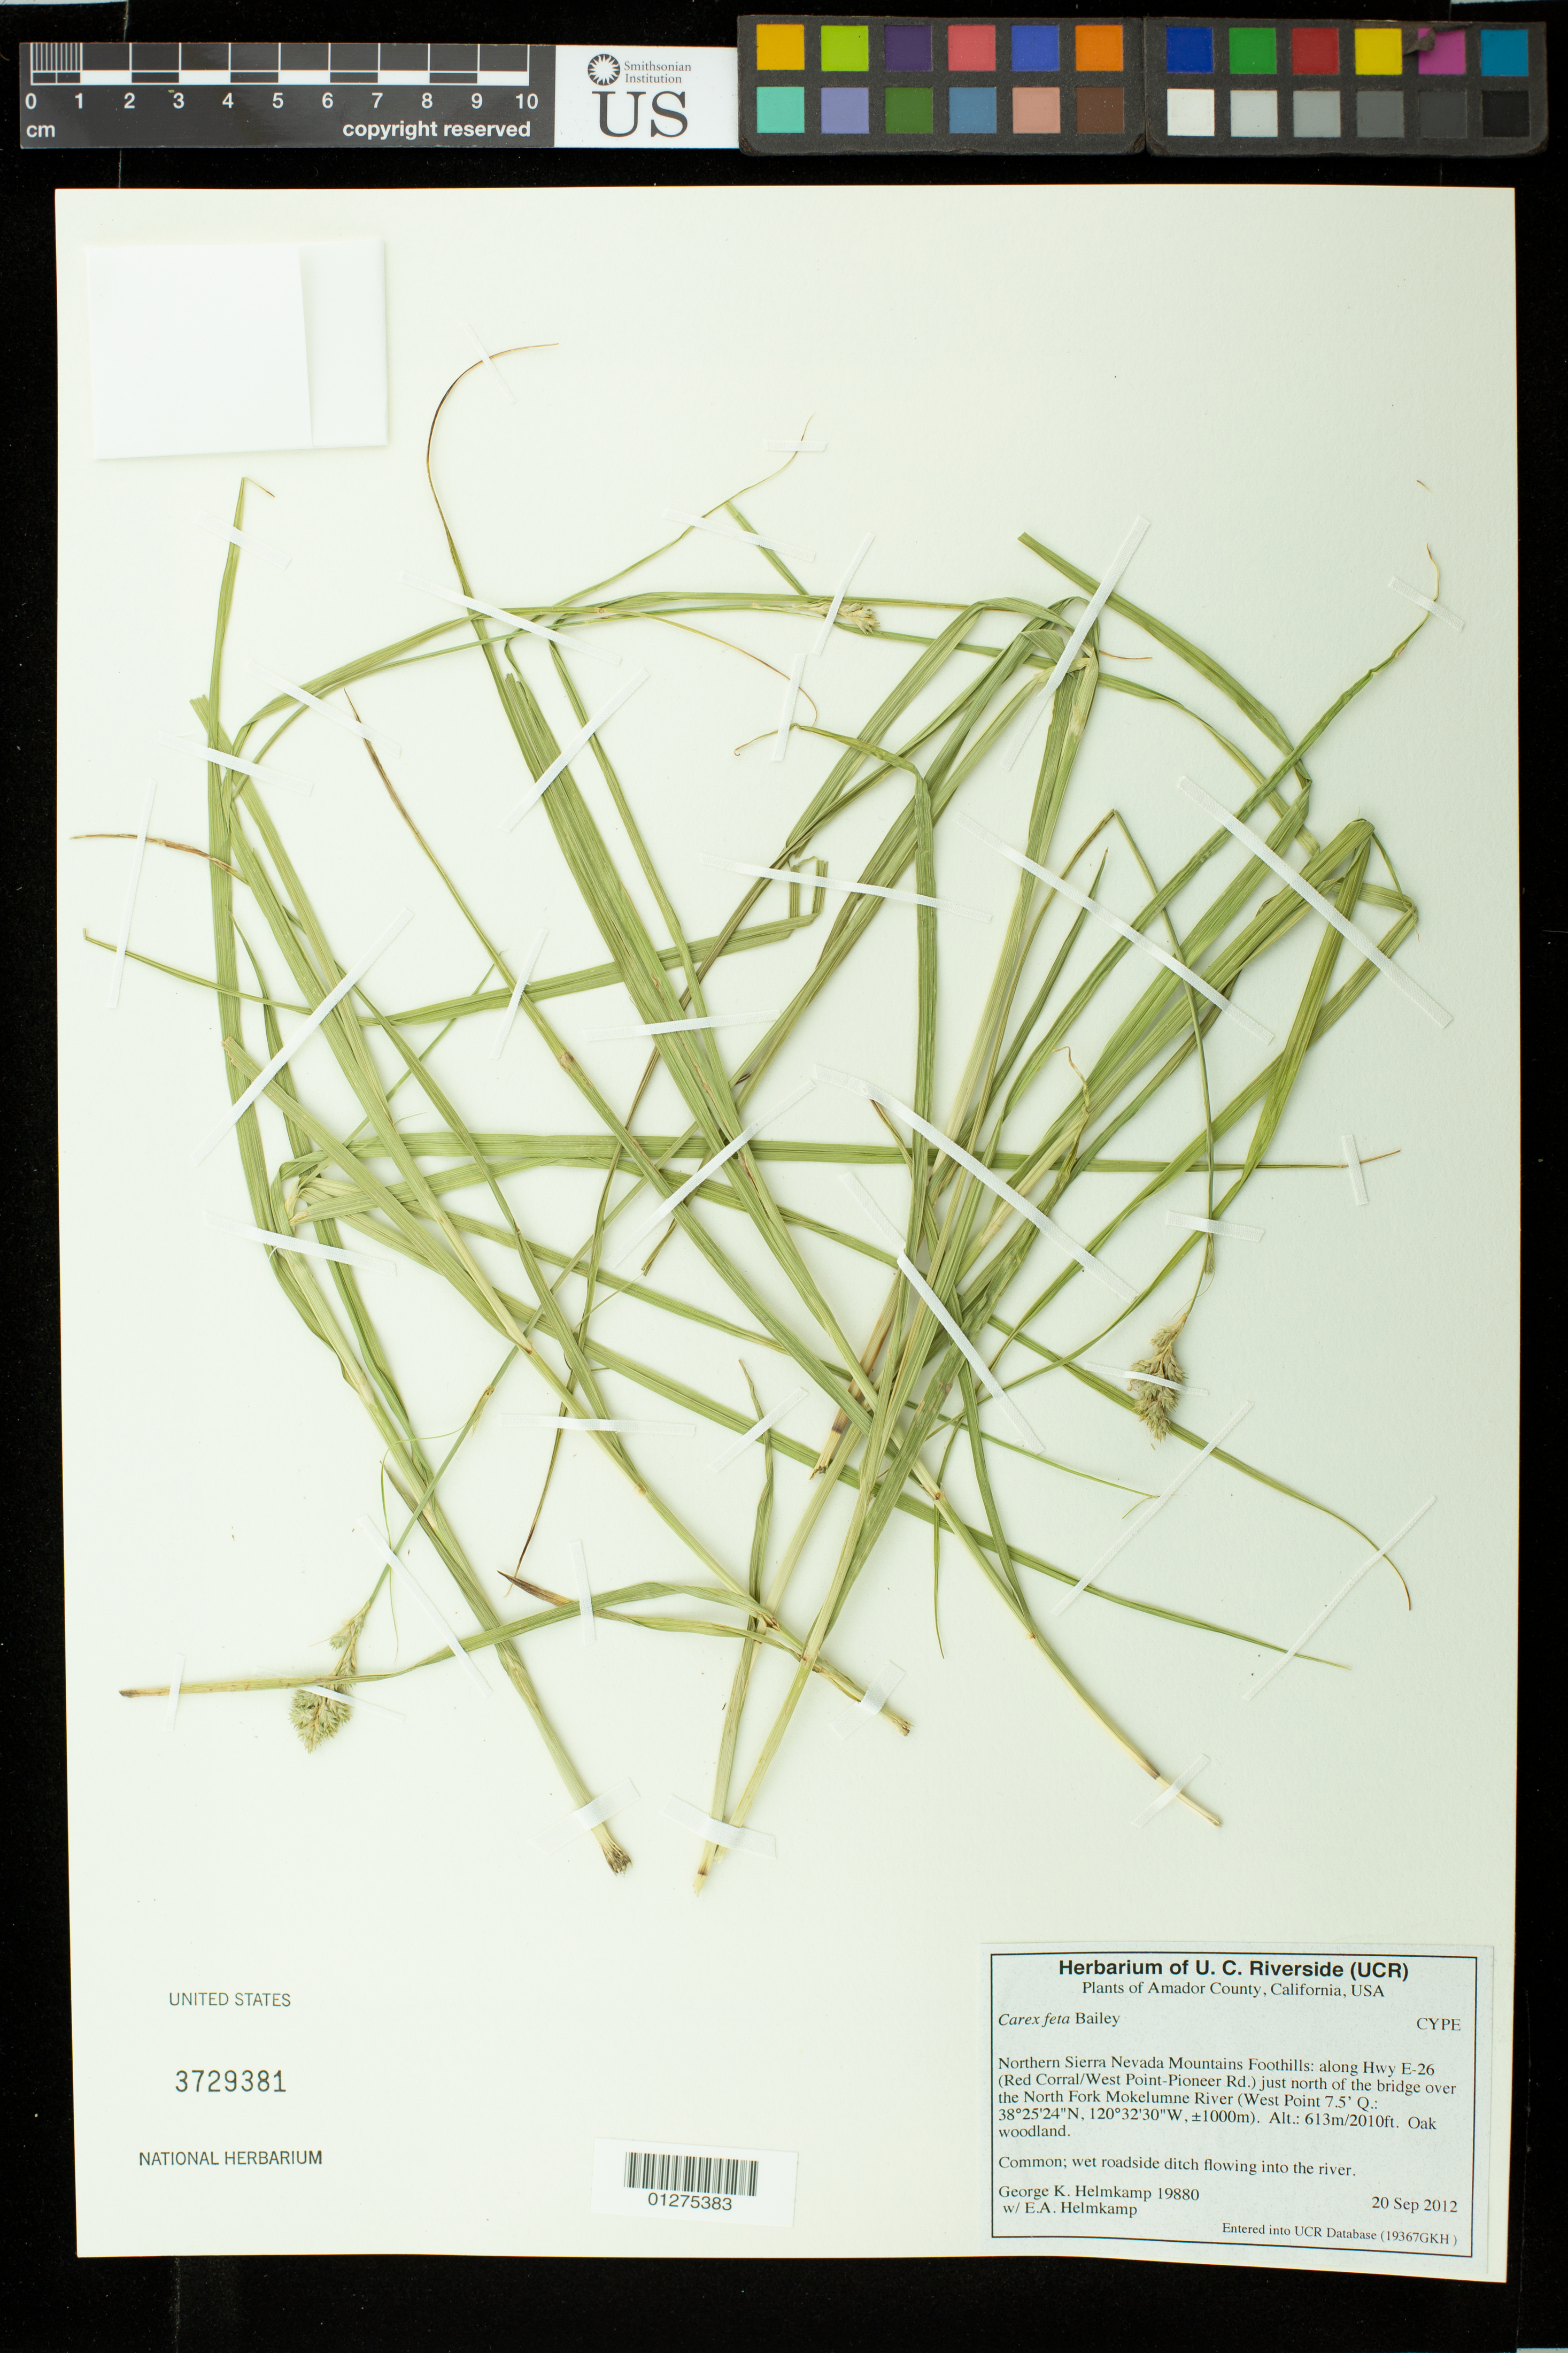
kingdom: Plantae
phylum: Tracheophyta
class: Liliopsida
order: Poales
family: Cyperaceae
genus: Carex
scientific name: Carex feta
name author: L.H. Bailey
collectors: M. Provance & E. Helmkamp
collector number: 19880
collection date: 2012-09-20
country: United States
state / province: California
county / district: Amador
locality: Northern Sierra Nevada Moutains Foothils: along hwy E-26 (Red-Corral/West Point-Pioneer Rd. just north of the bridge over the North fork Mokelumne River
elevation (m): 613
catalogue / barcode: US 3729381